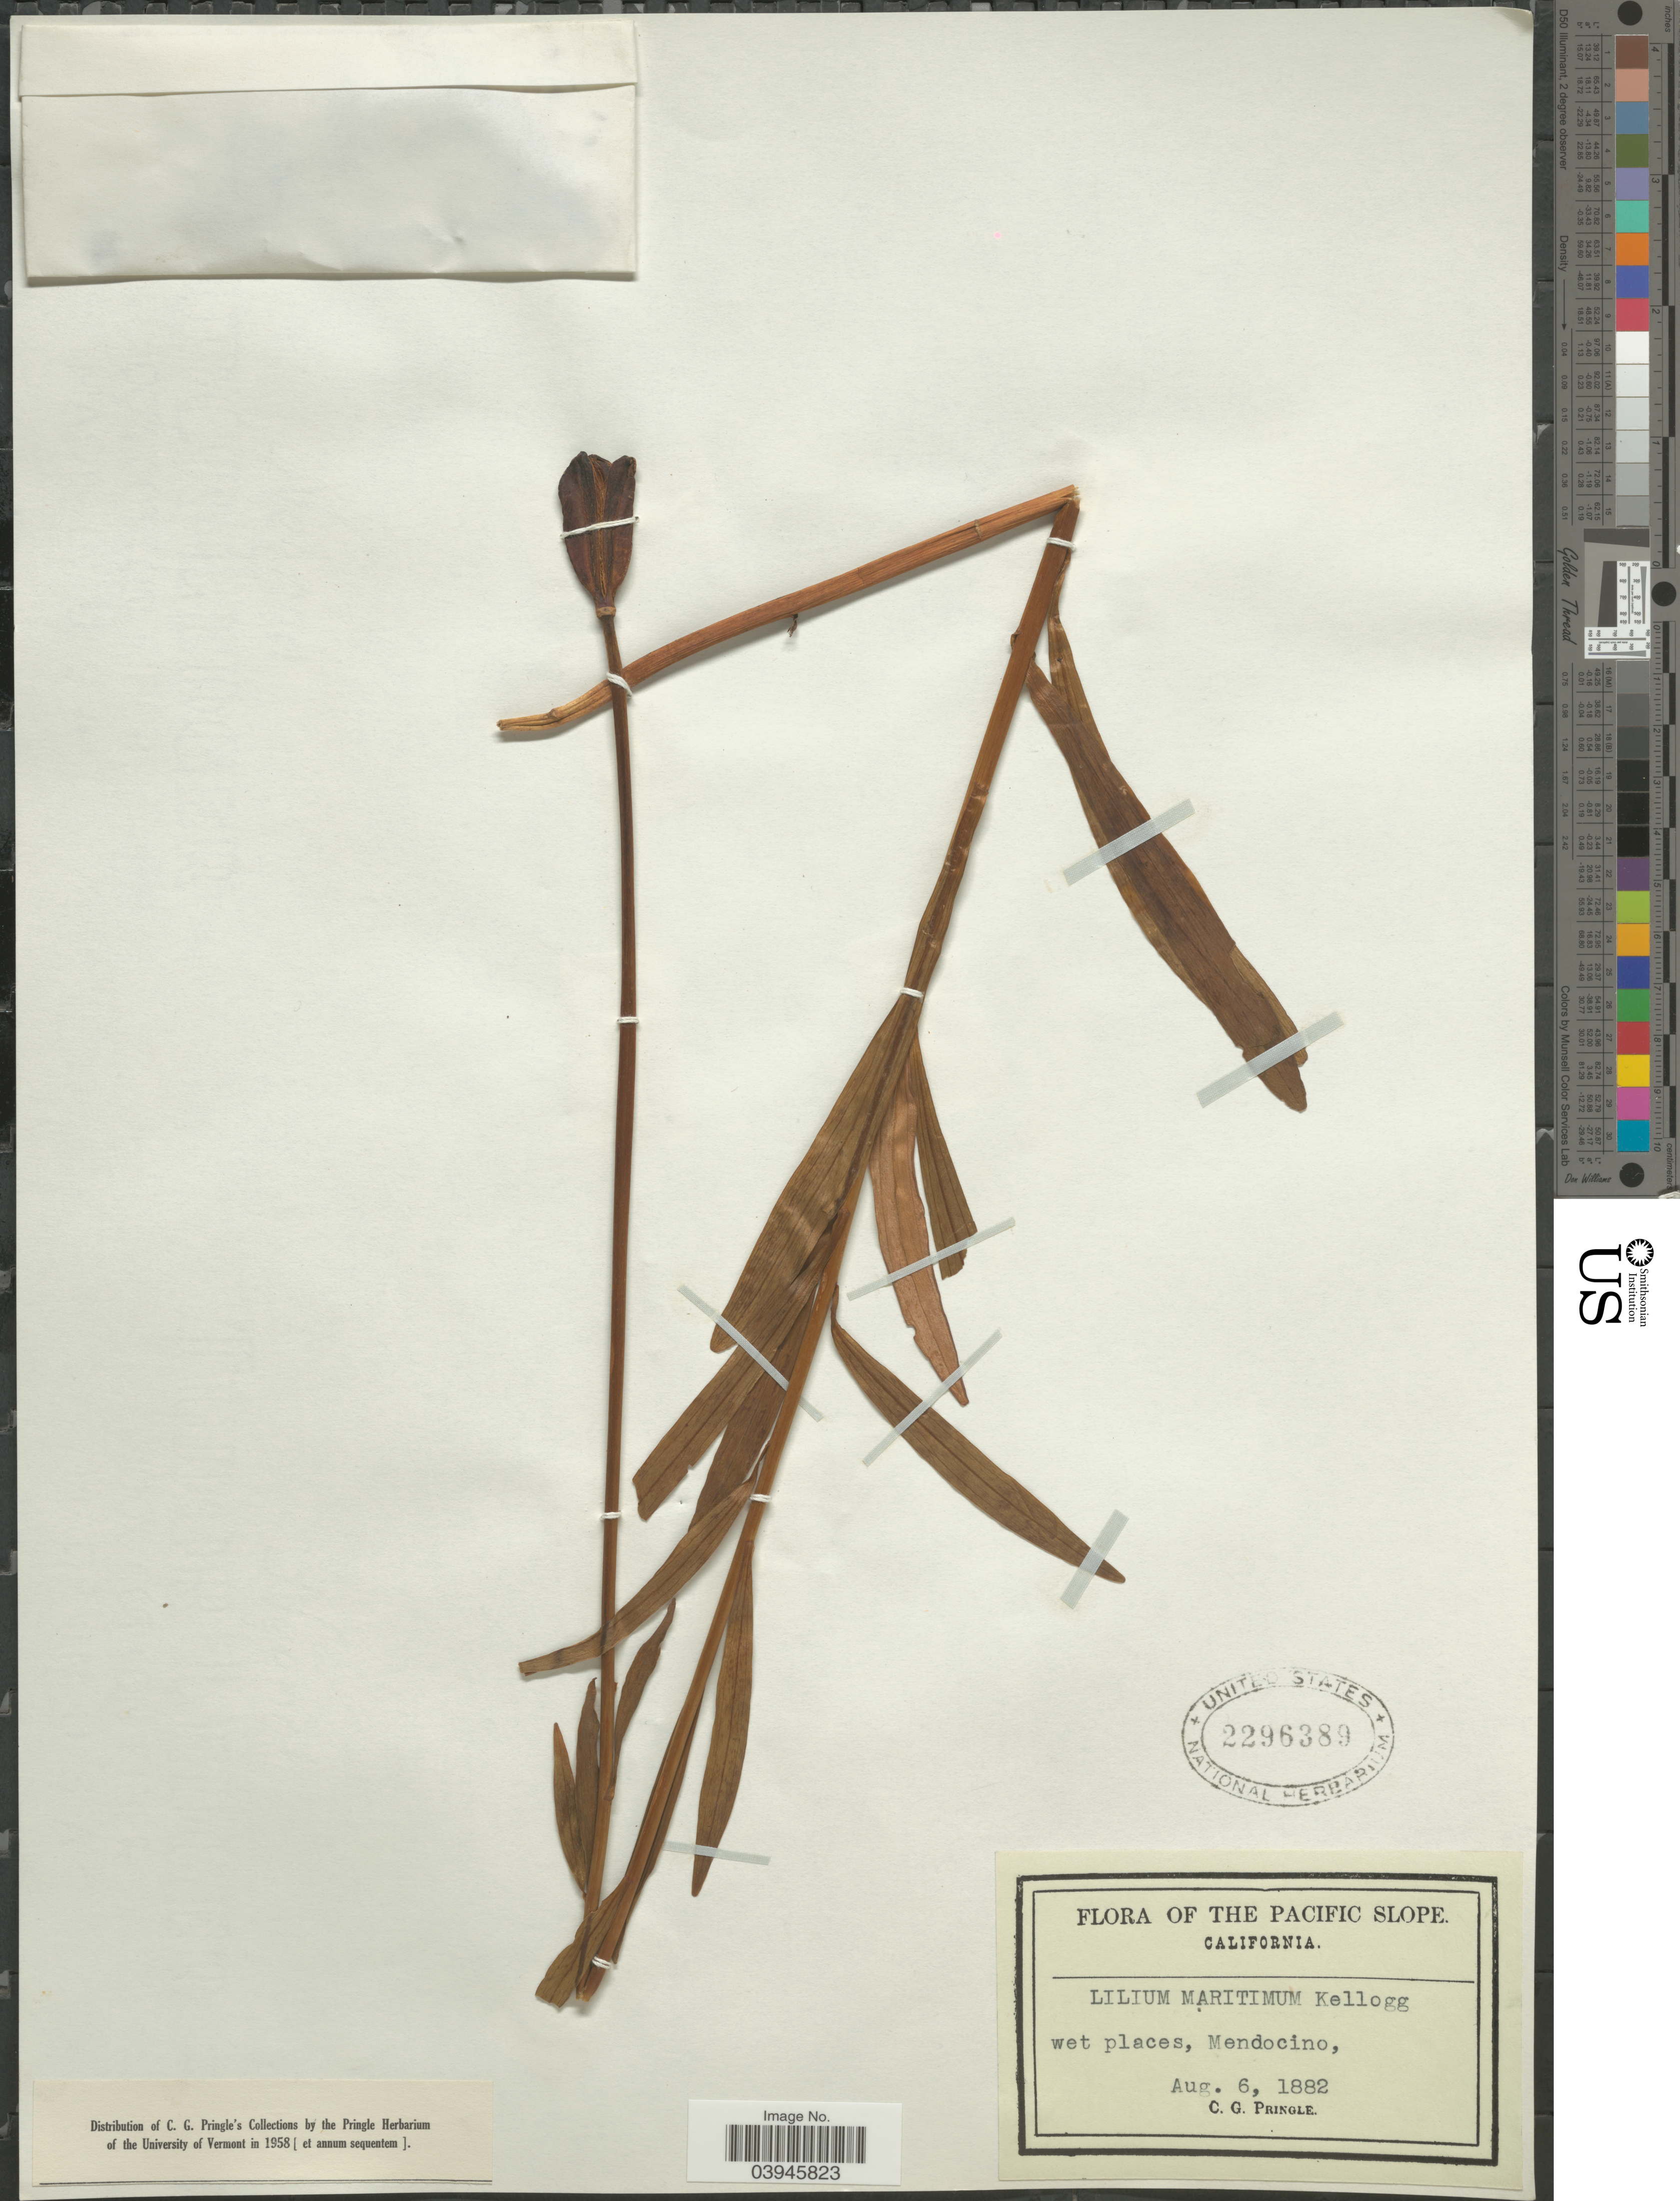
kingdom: Plantae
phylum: Tracheophyta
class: Liliopsida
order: Liliales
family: Liliaceae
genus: Lilium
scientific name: Lilium maritimum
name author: Kellogg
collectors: C. G. Pringle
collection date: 1882-08-06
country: United States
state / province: California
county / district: Mendocino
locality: The Pacific Slope. Wet places, Mendocino.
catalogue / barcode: US 2296389